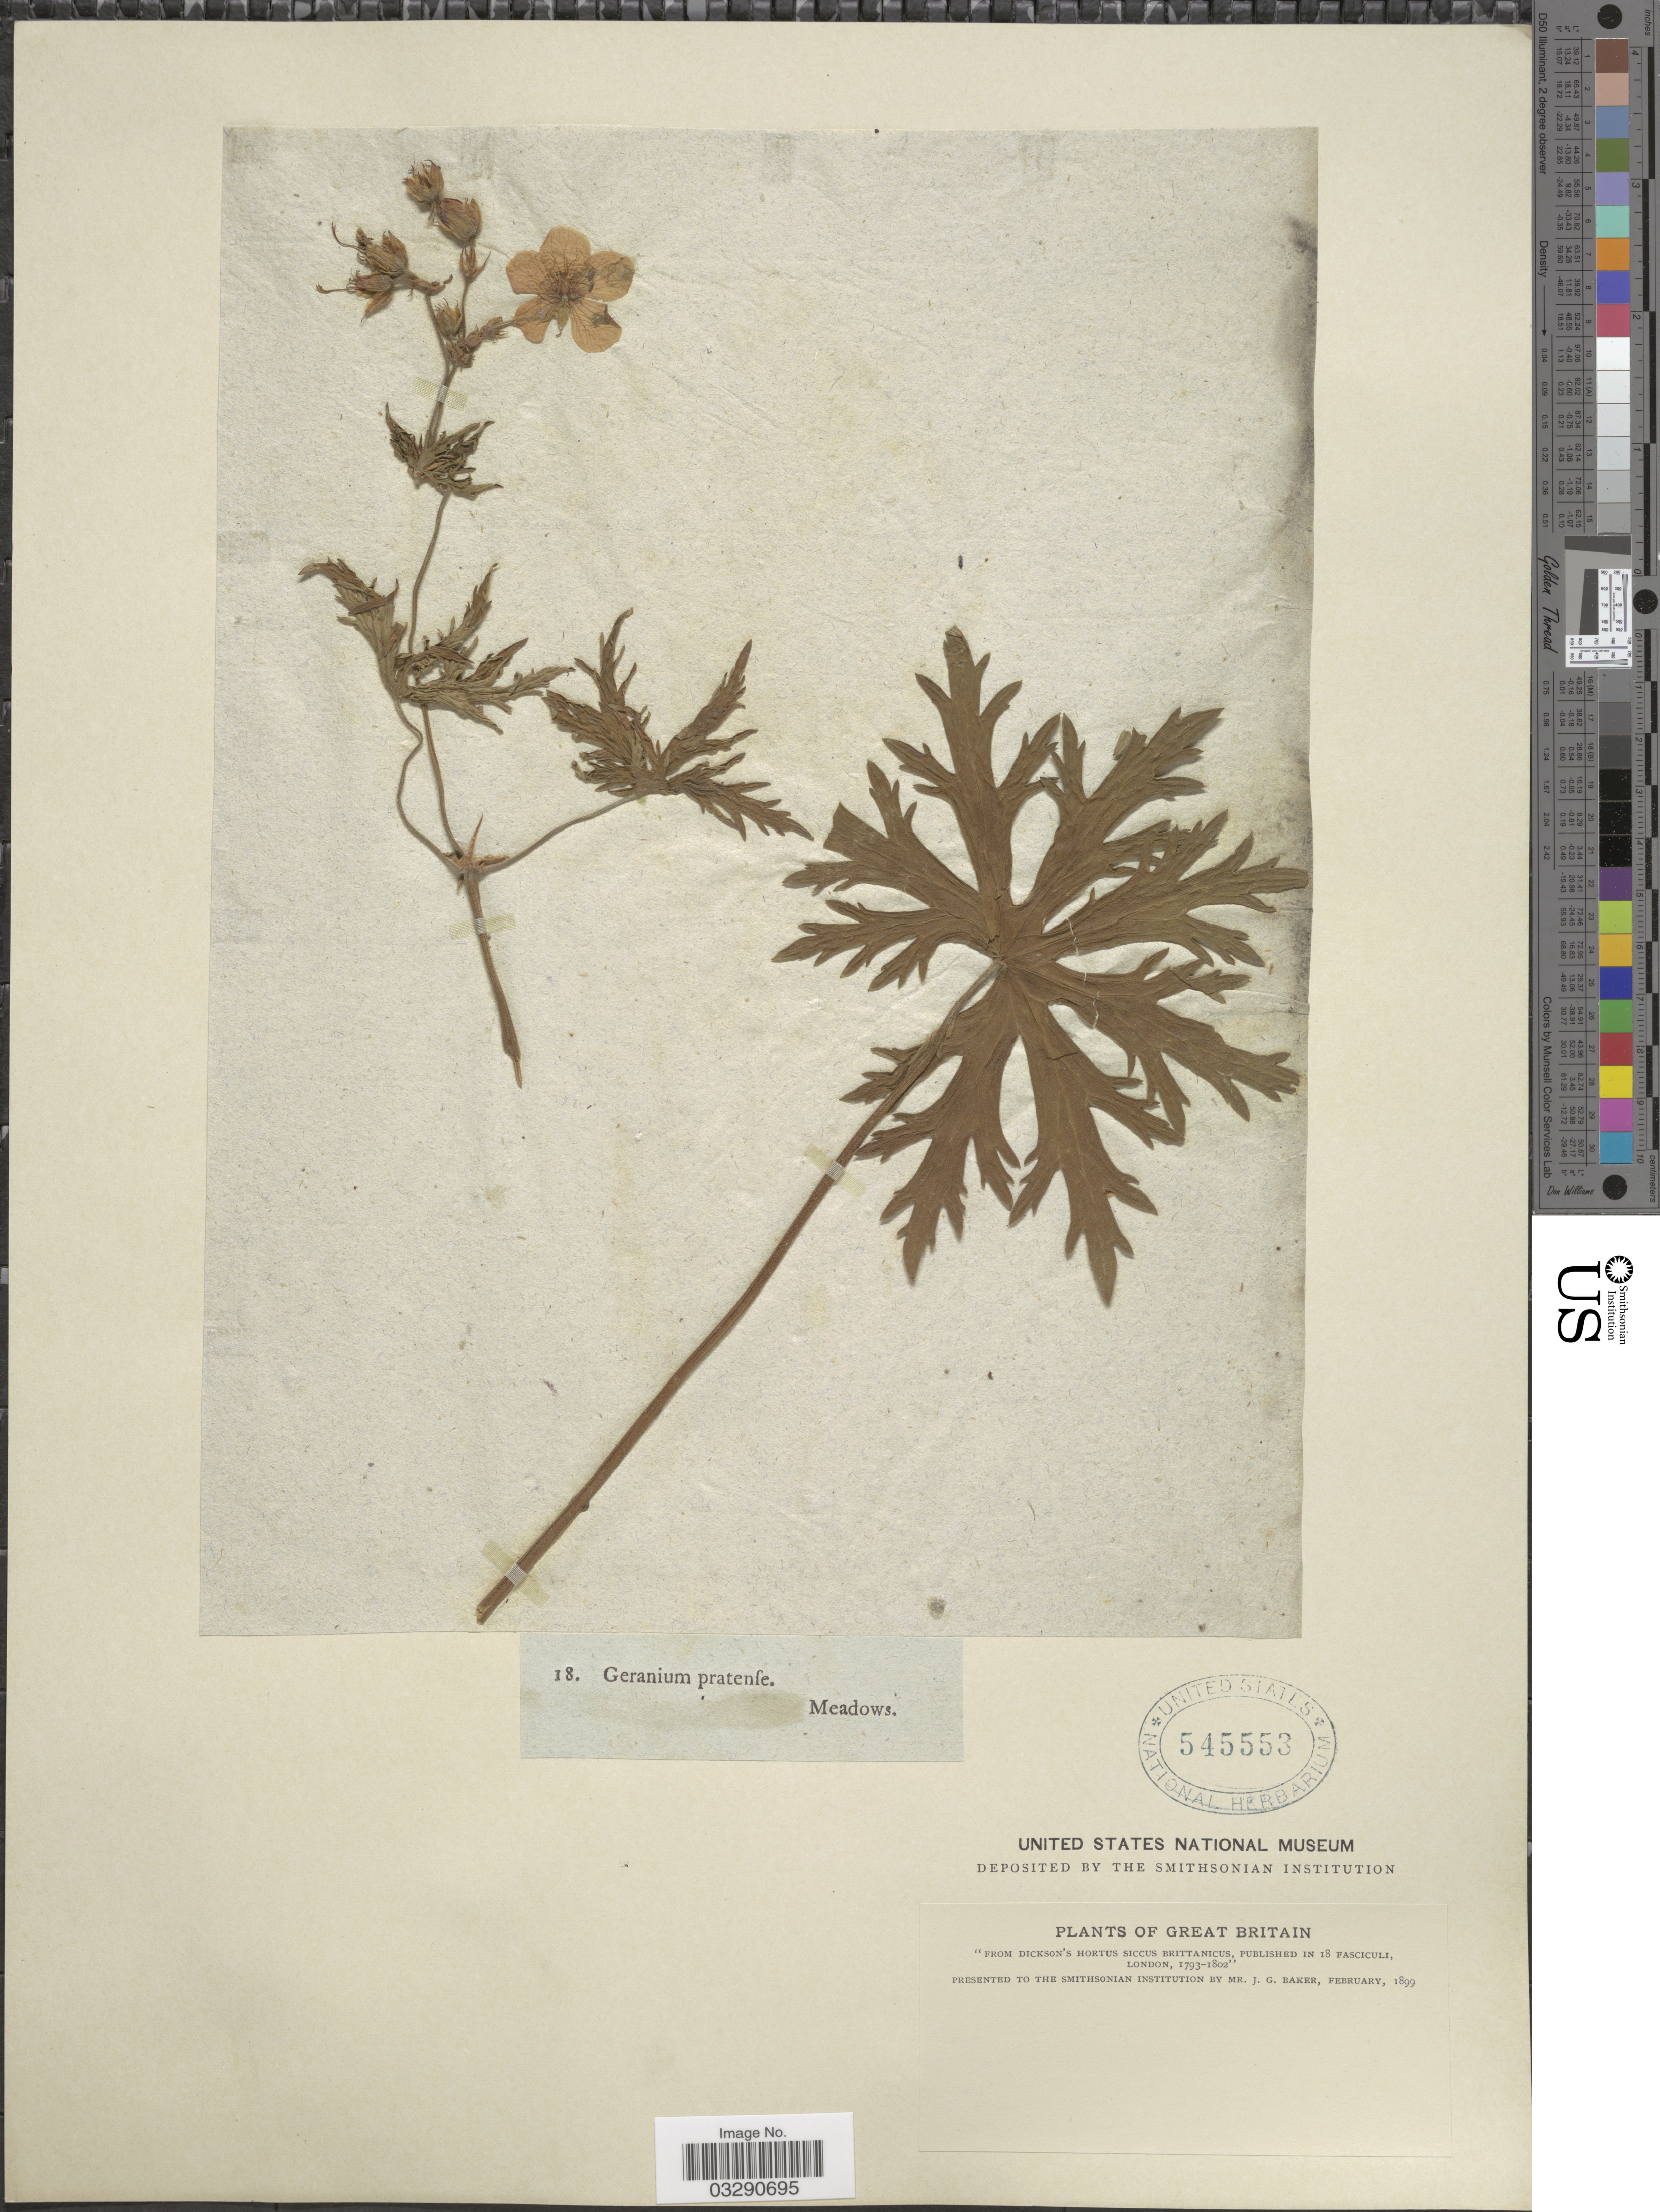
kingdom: Plantae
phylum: Tracheophyta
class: Magnoliopsida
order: Geraniales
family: Geraniaceae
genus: Geranium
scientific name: Geranium pratense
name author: L.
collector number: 18?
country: United Kingdom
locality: Meadows. Great Britain.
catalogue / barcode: US 545553